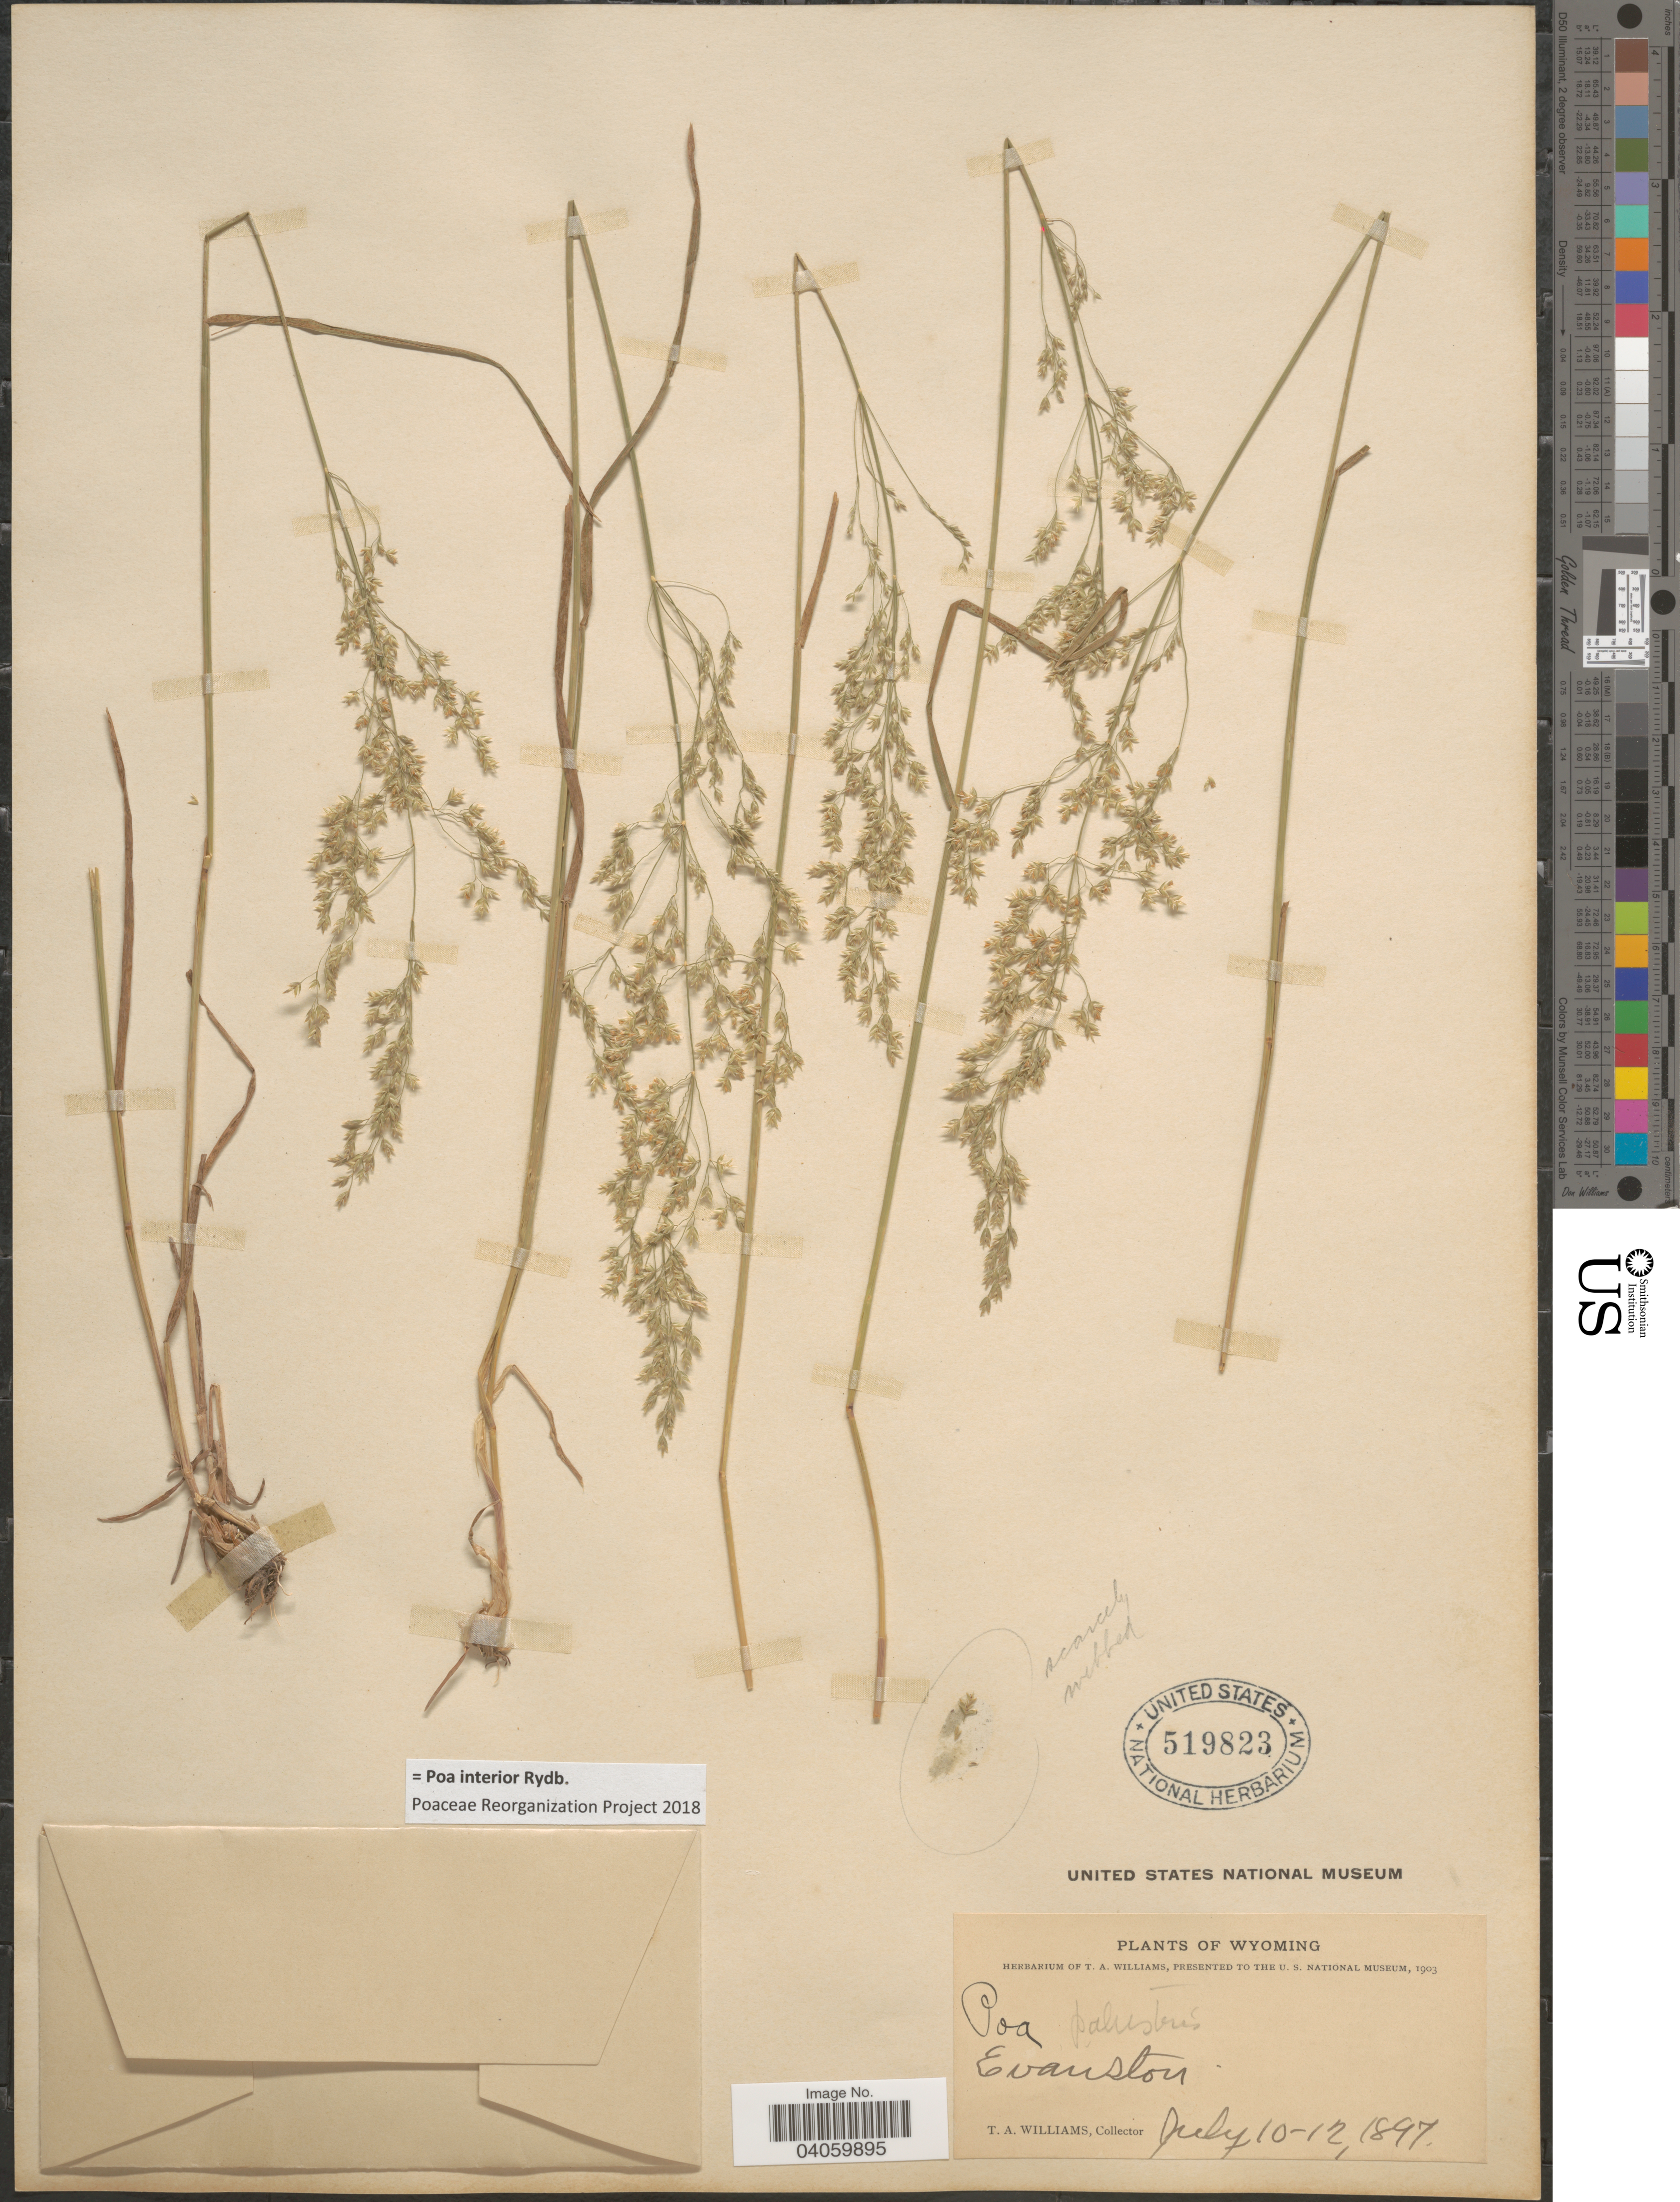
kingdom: Plantae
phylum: Tracheophyta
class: Liliopsida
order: Poales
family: Poaceae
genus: Poa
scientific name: Poa interior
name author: Rydb.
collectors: T. Williams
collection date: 1897-07-10/1897-07-12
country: United States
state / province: Wyoming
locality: Evanston.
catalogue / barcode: US 519823